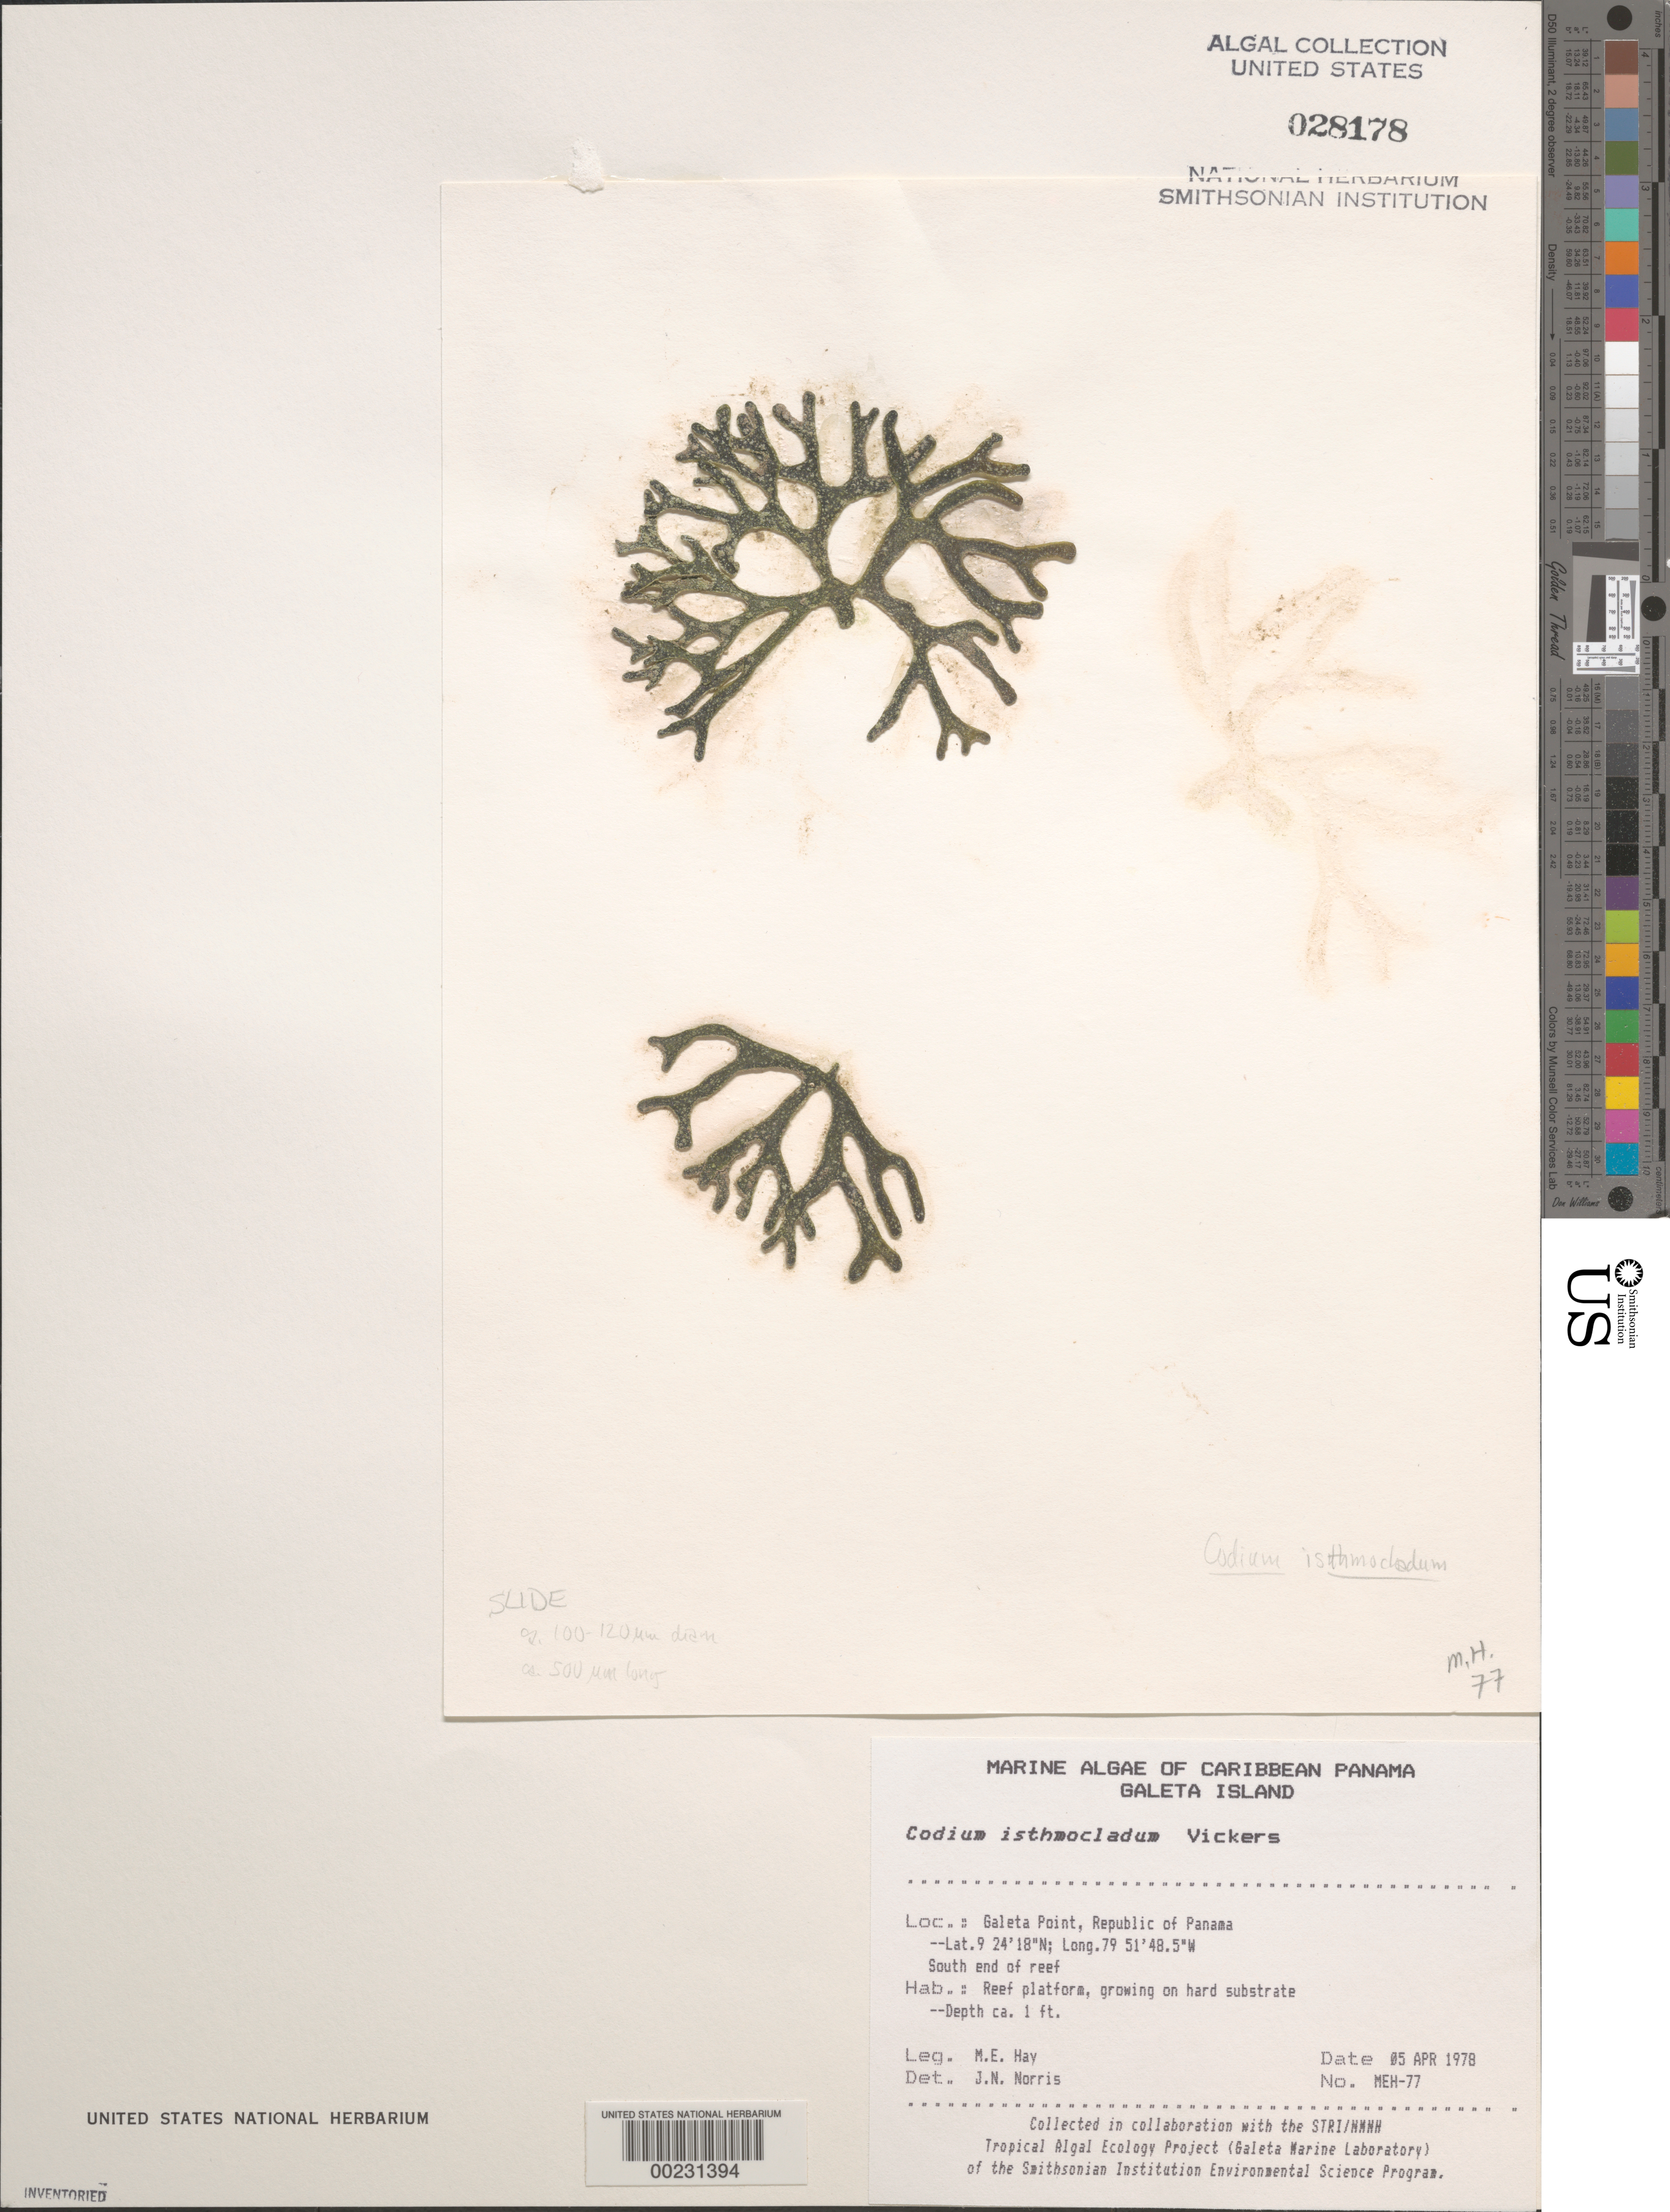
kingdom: Plantae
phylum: Chlorophyta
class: Ulvophyceae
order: Bryopsidales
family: Codiaceae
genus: Codium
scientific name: Codium isthmocladum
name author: Vickers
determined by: Norris, James N.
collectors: M. E. Hay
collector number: MEH-77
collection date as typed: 05 Apr 1978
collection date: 1978-04-05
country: Panama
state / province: Colón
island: Galeta Island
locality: Galeta Point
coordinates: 9 24' 18" N, 79 51' 48.5" W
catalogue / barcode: US 28178